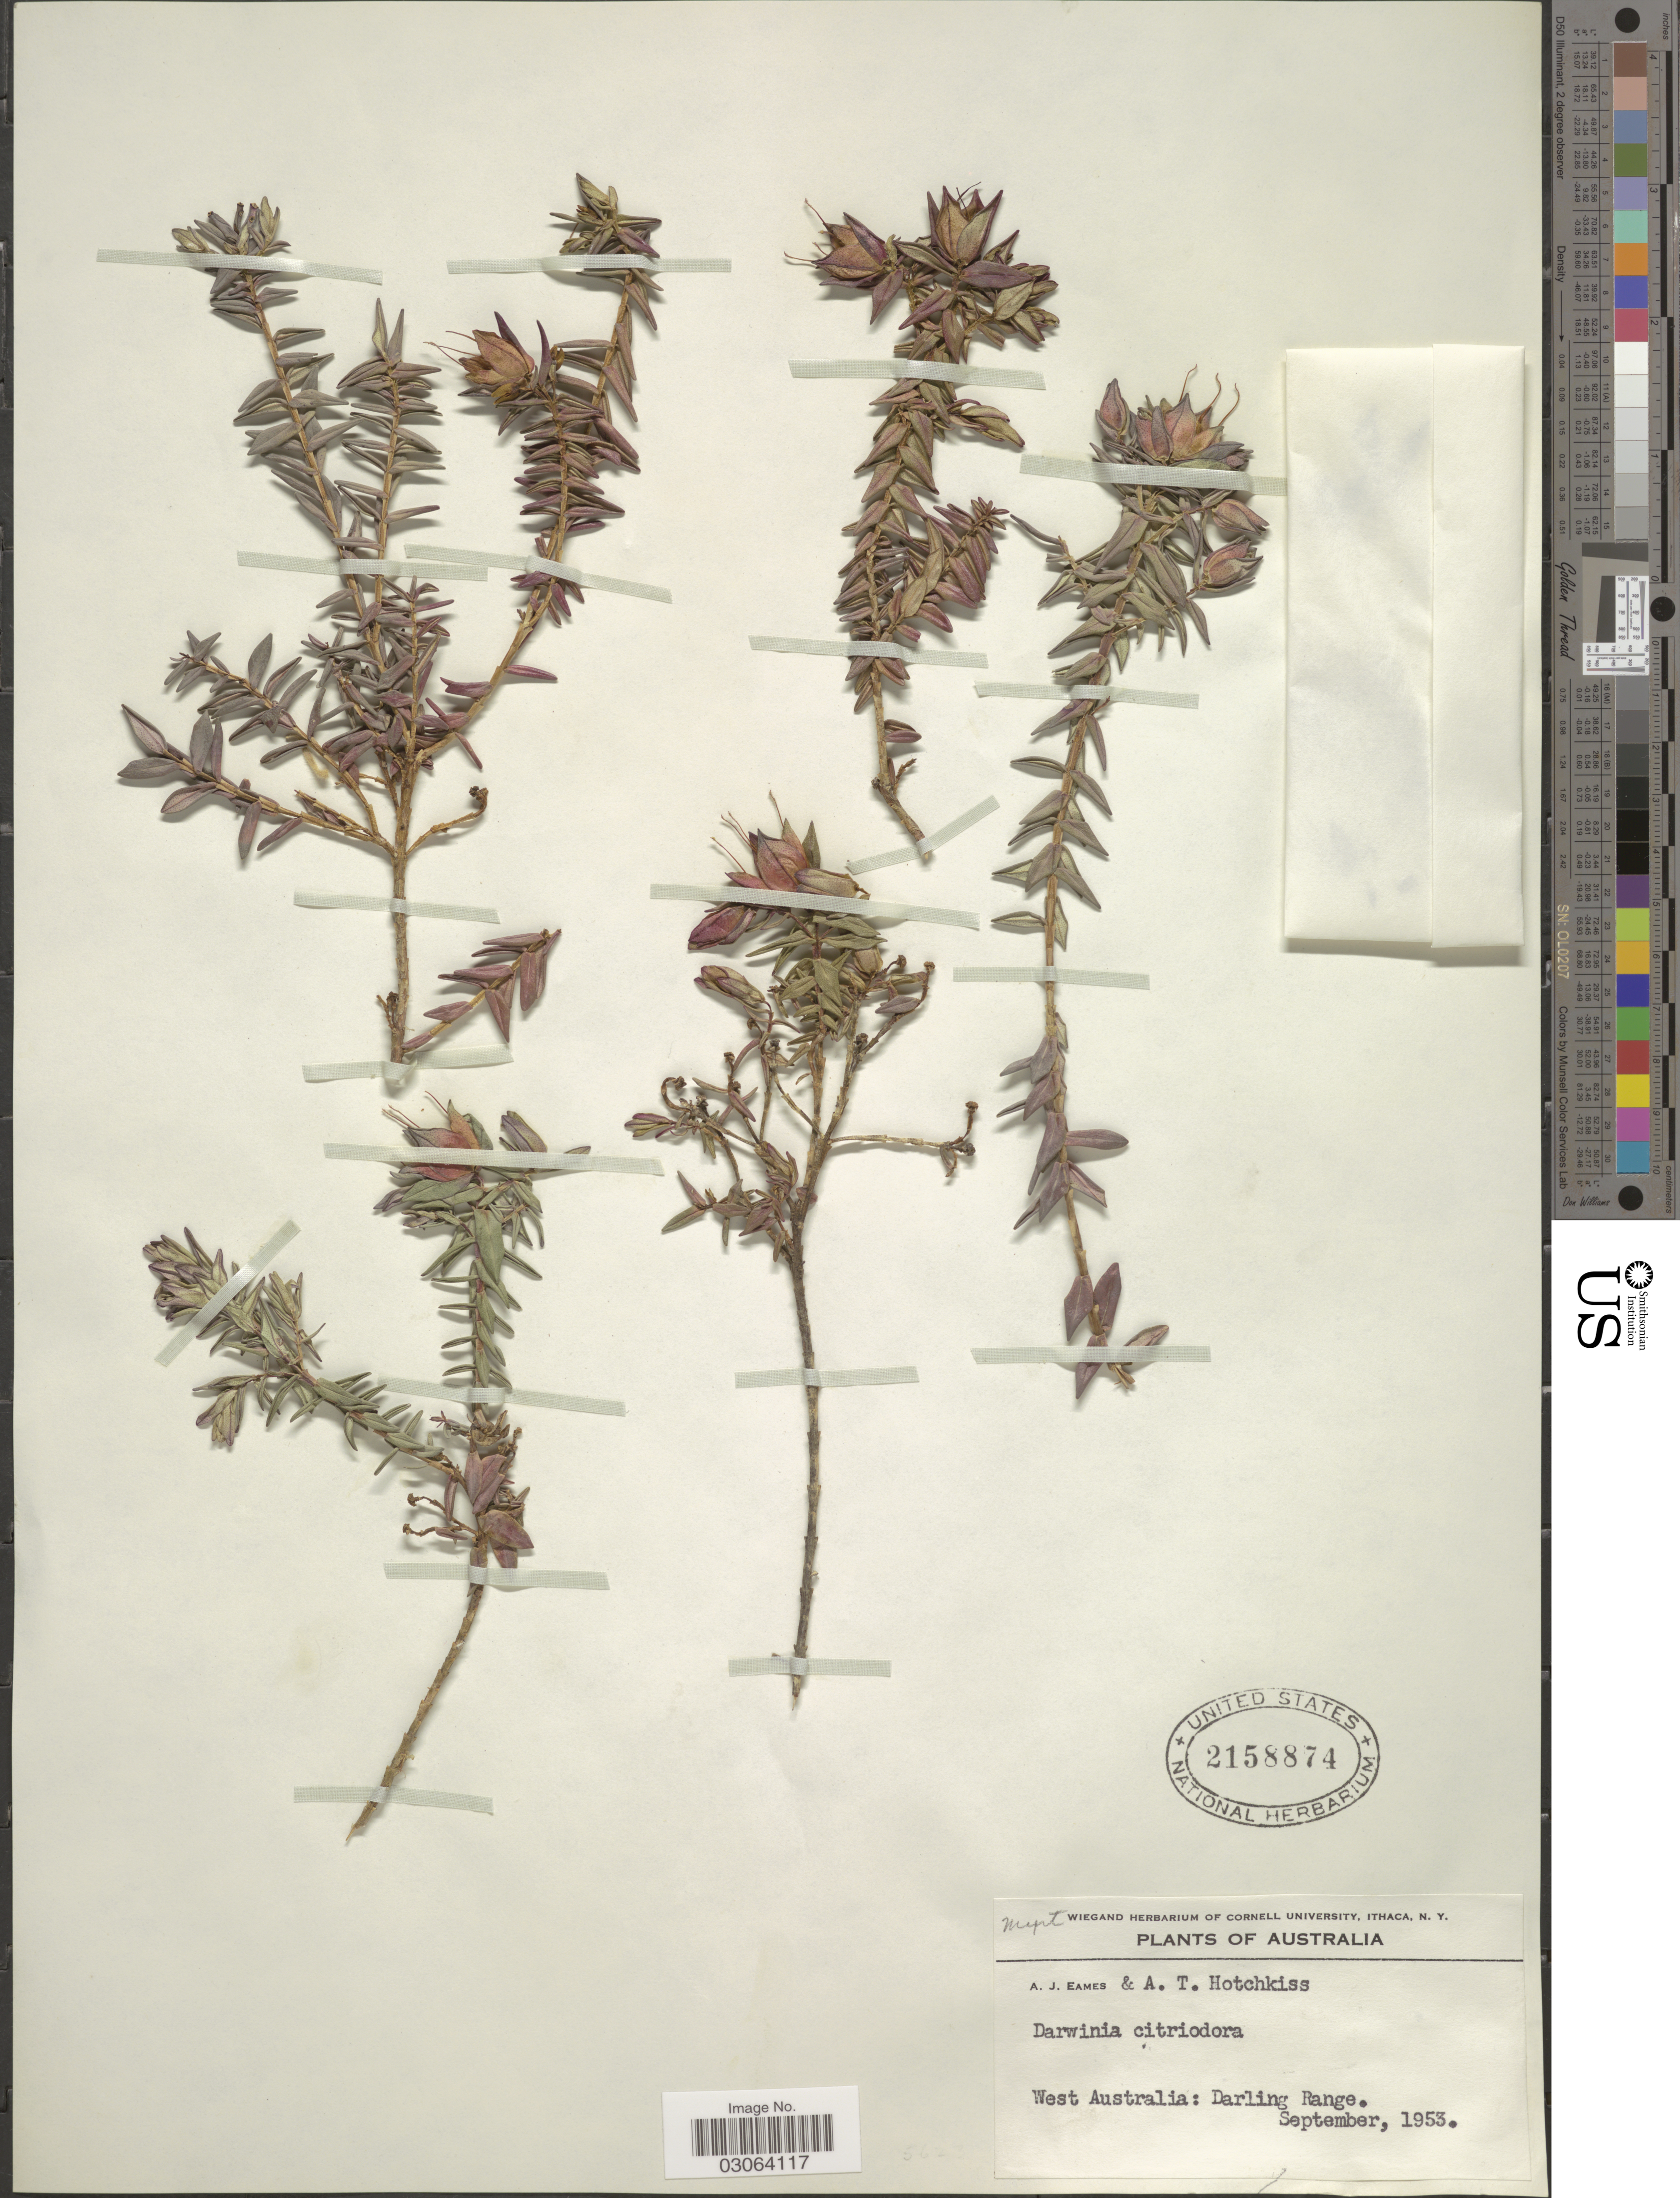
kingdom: Plantae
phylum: Tracheophyta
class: Magnoliopsida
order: Myrtales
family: Myrtaceae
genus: Darwinia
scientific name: Darwinia citriodora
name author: Benth.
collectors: A. J. Eames & A. Hotchkiss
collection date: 1953-09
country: Australia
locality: West Australia: Darling Range.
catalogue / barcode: US 2158874